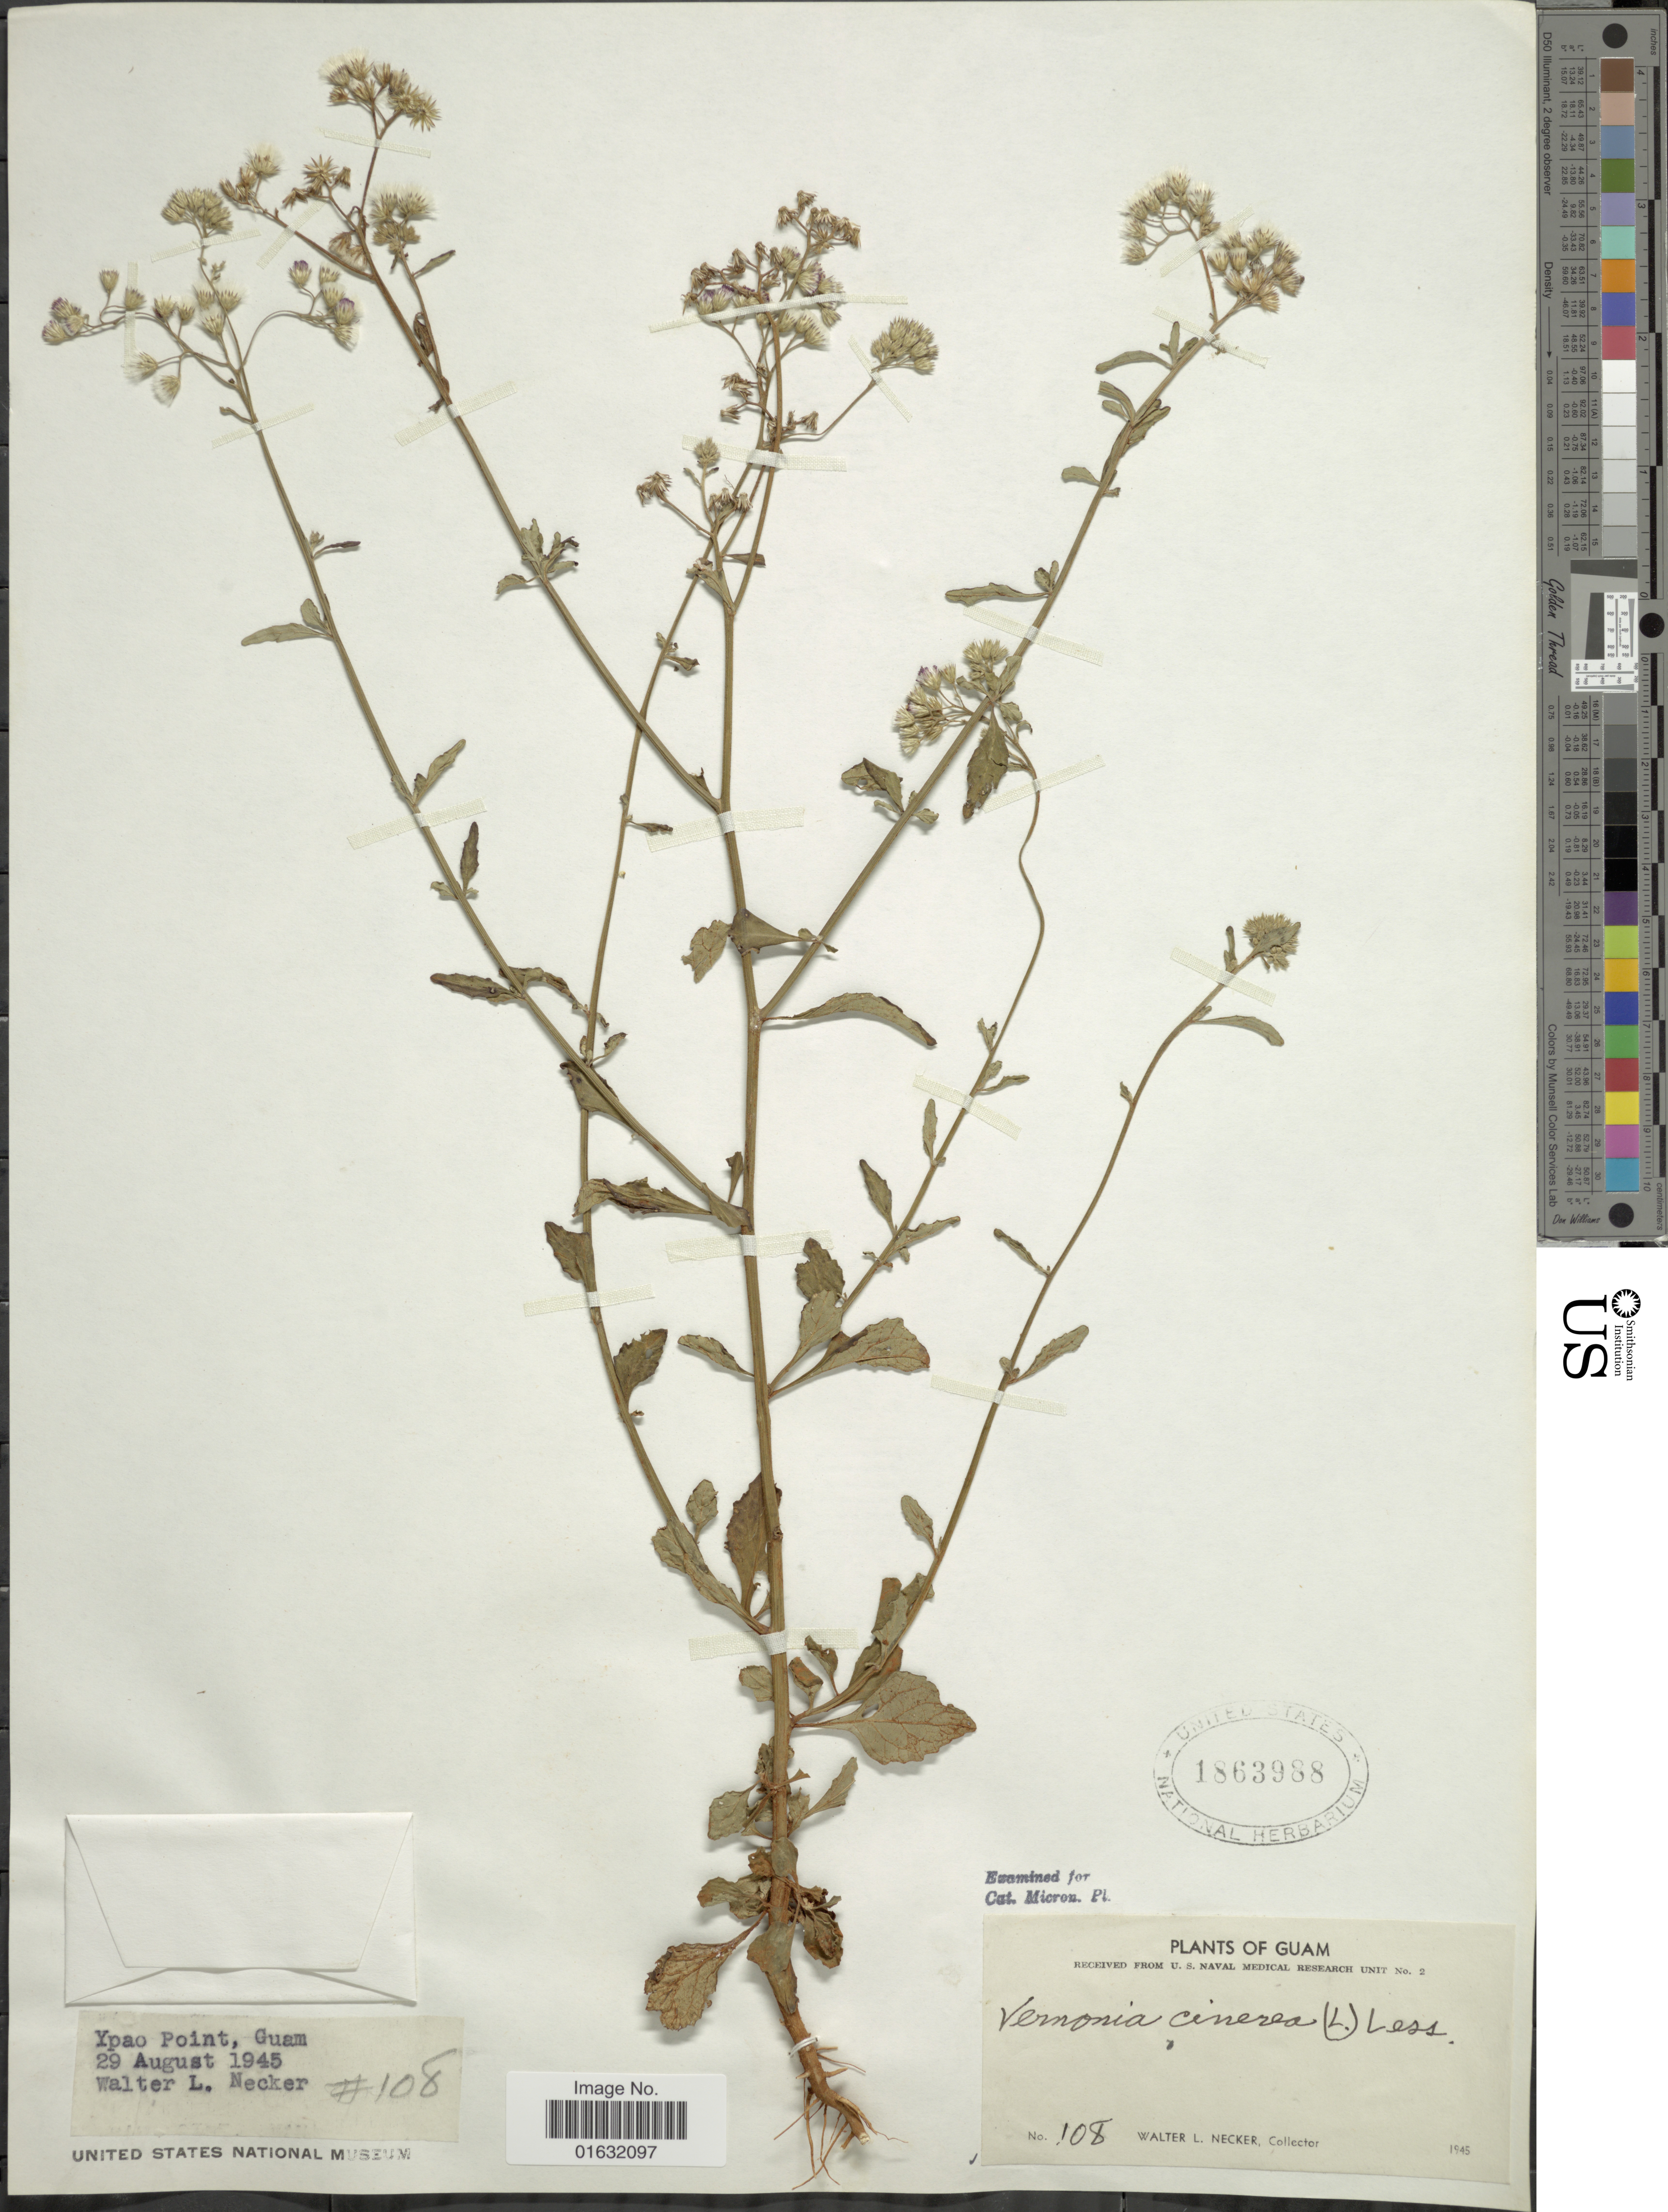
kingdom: Plantae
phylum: Tracheophyta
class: Magnoliopsida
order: Asterales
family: Asteraceae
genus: Cyanthillium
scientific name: Cyanthillium cinereum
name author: (L.) H. Rob.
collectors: W. L. Necker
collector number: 108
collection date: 1945-08-29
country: Guam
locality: Guam, Ypao Point.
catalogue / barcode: US 1863988